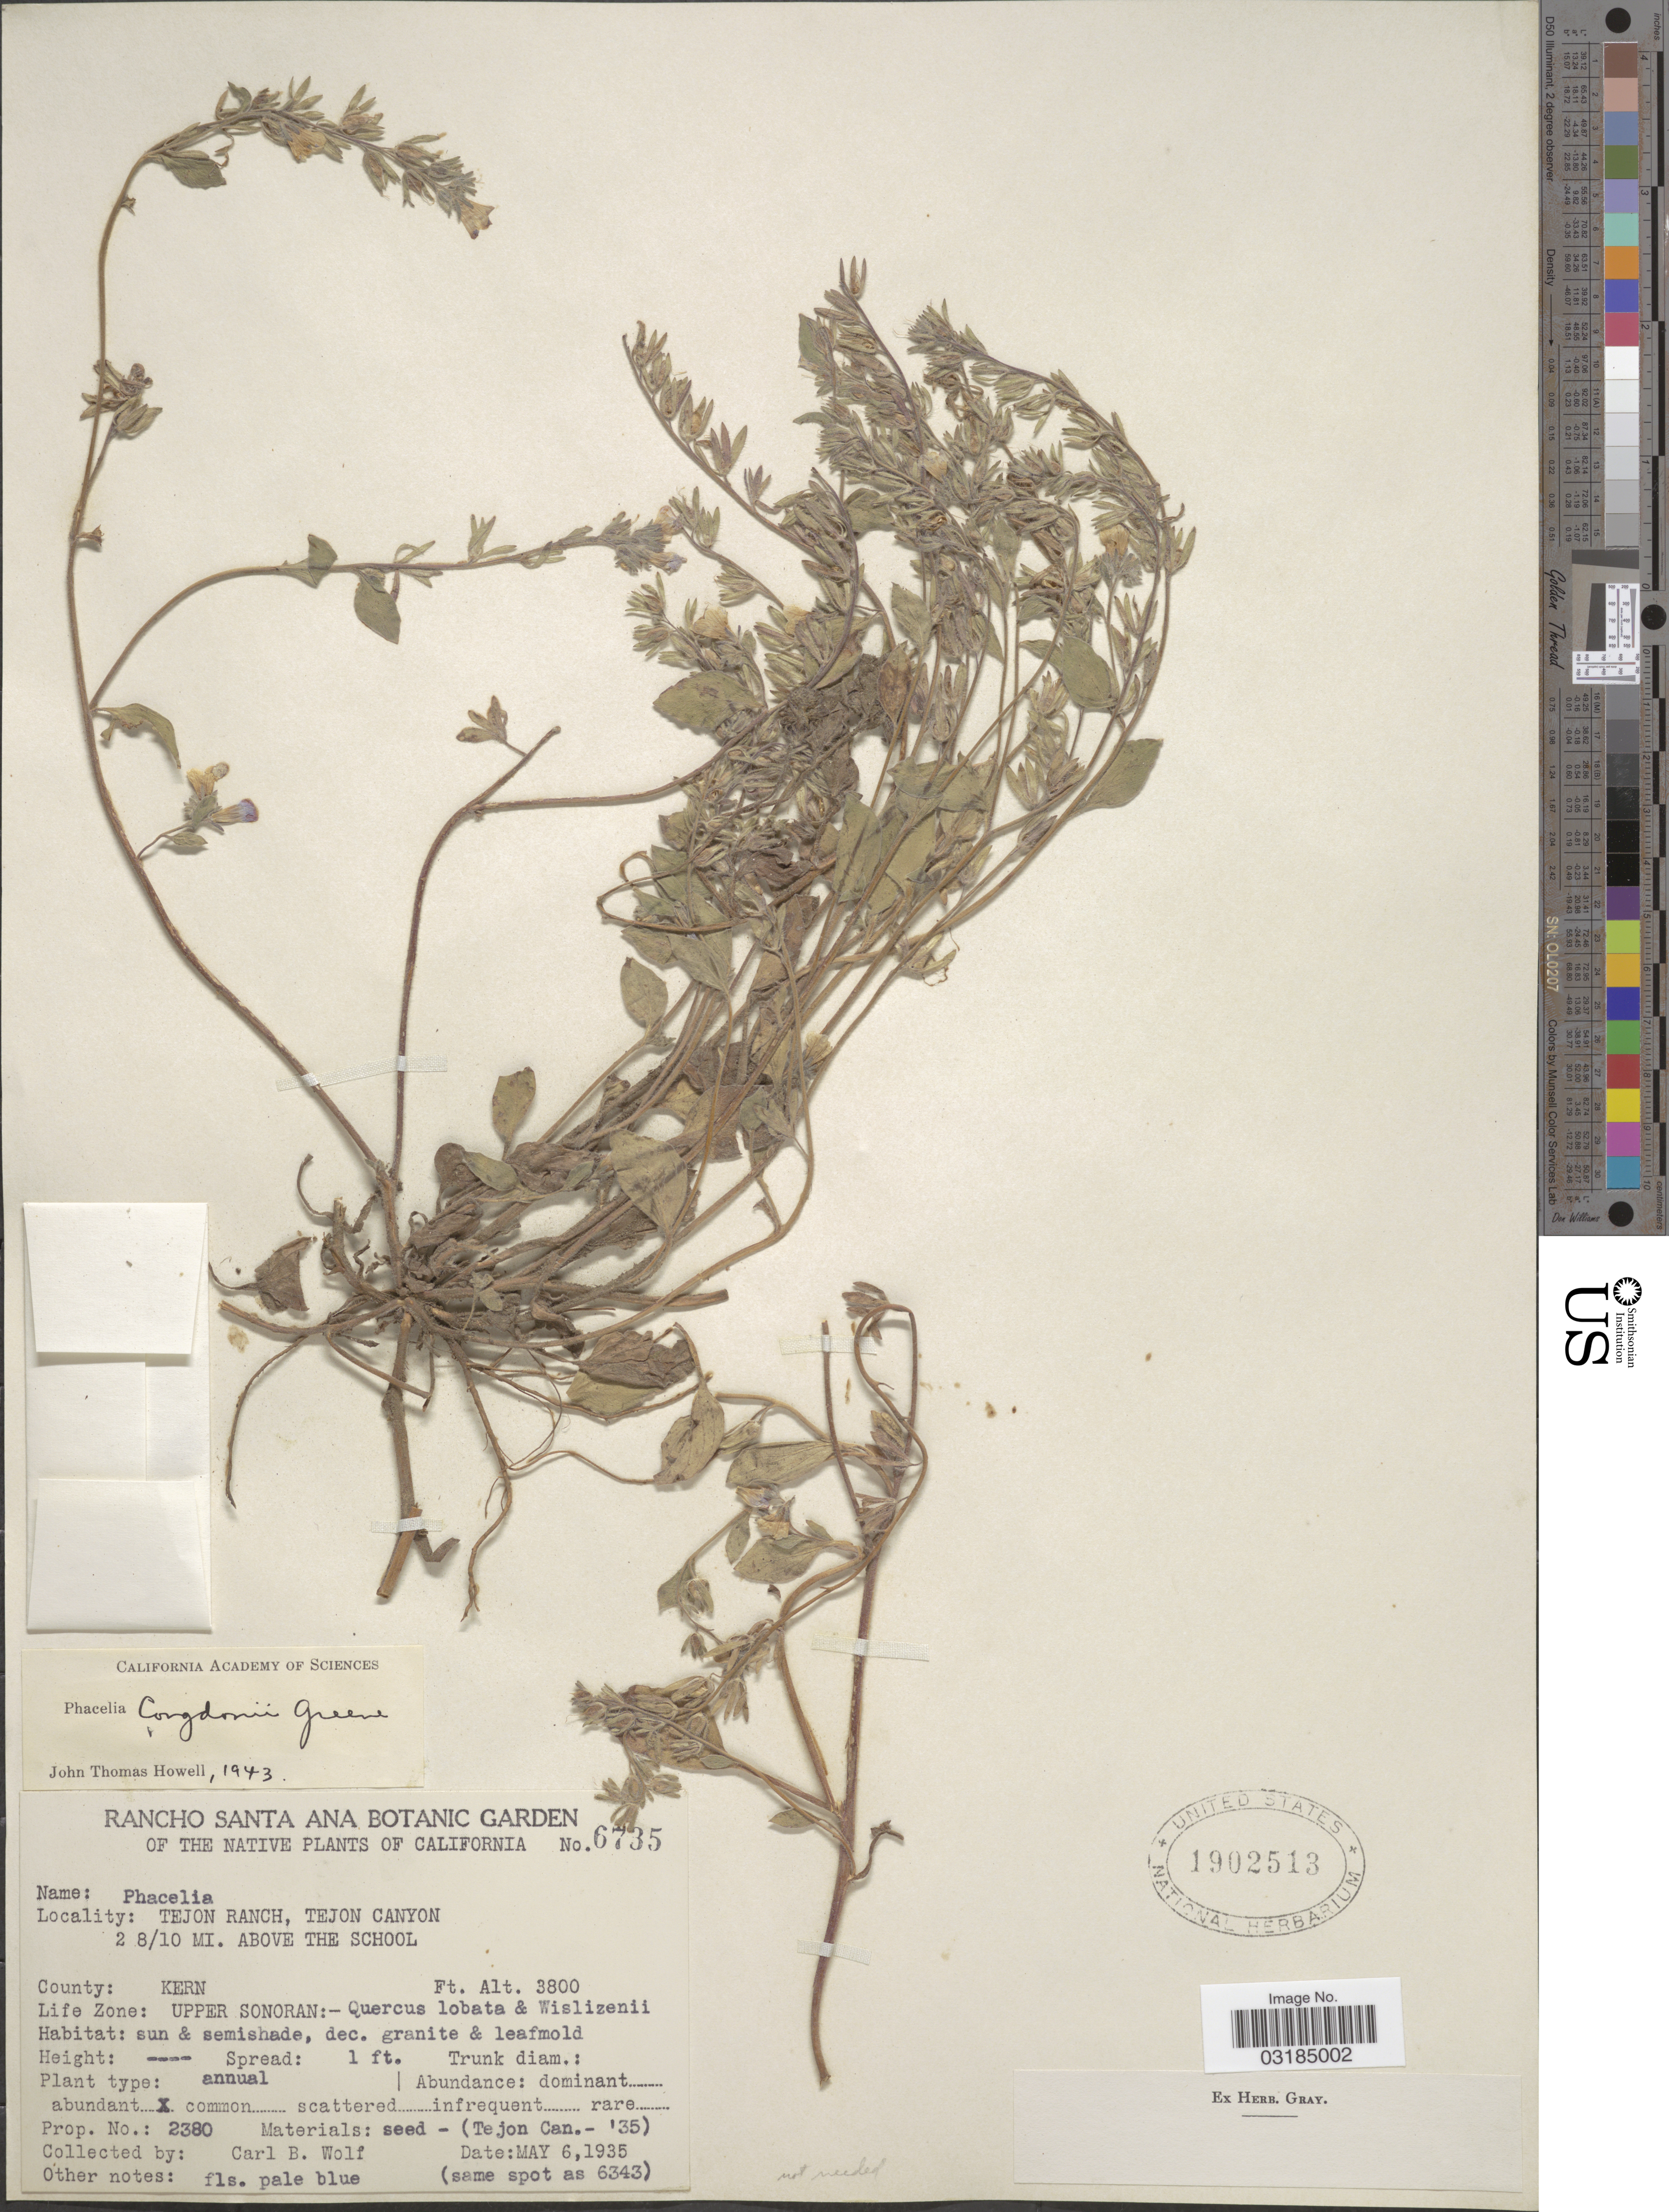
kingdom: Plantae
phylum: Tracheophyta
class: Magnoliopsida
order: Boraginales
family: Hydrophyllaceae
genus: Phacelia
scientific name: Phacelia congdonii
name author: S.W. Greene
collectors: C. B. Wolf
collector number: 2380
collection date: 1935-05-06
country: United States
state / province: California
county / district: Kern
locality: Tejon Ranch, Tejon Canyon 2 8/10 mi. above the School. County: Kern. Life Zone: Upper Sonoran.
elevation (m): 1158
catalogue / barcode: US 1902513